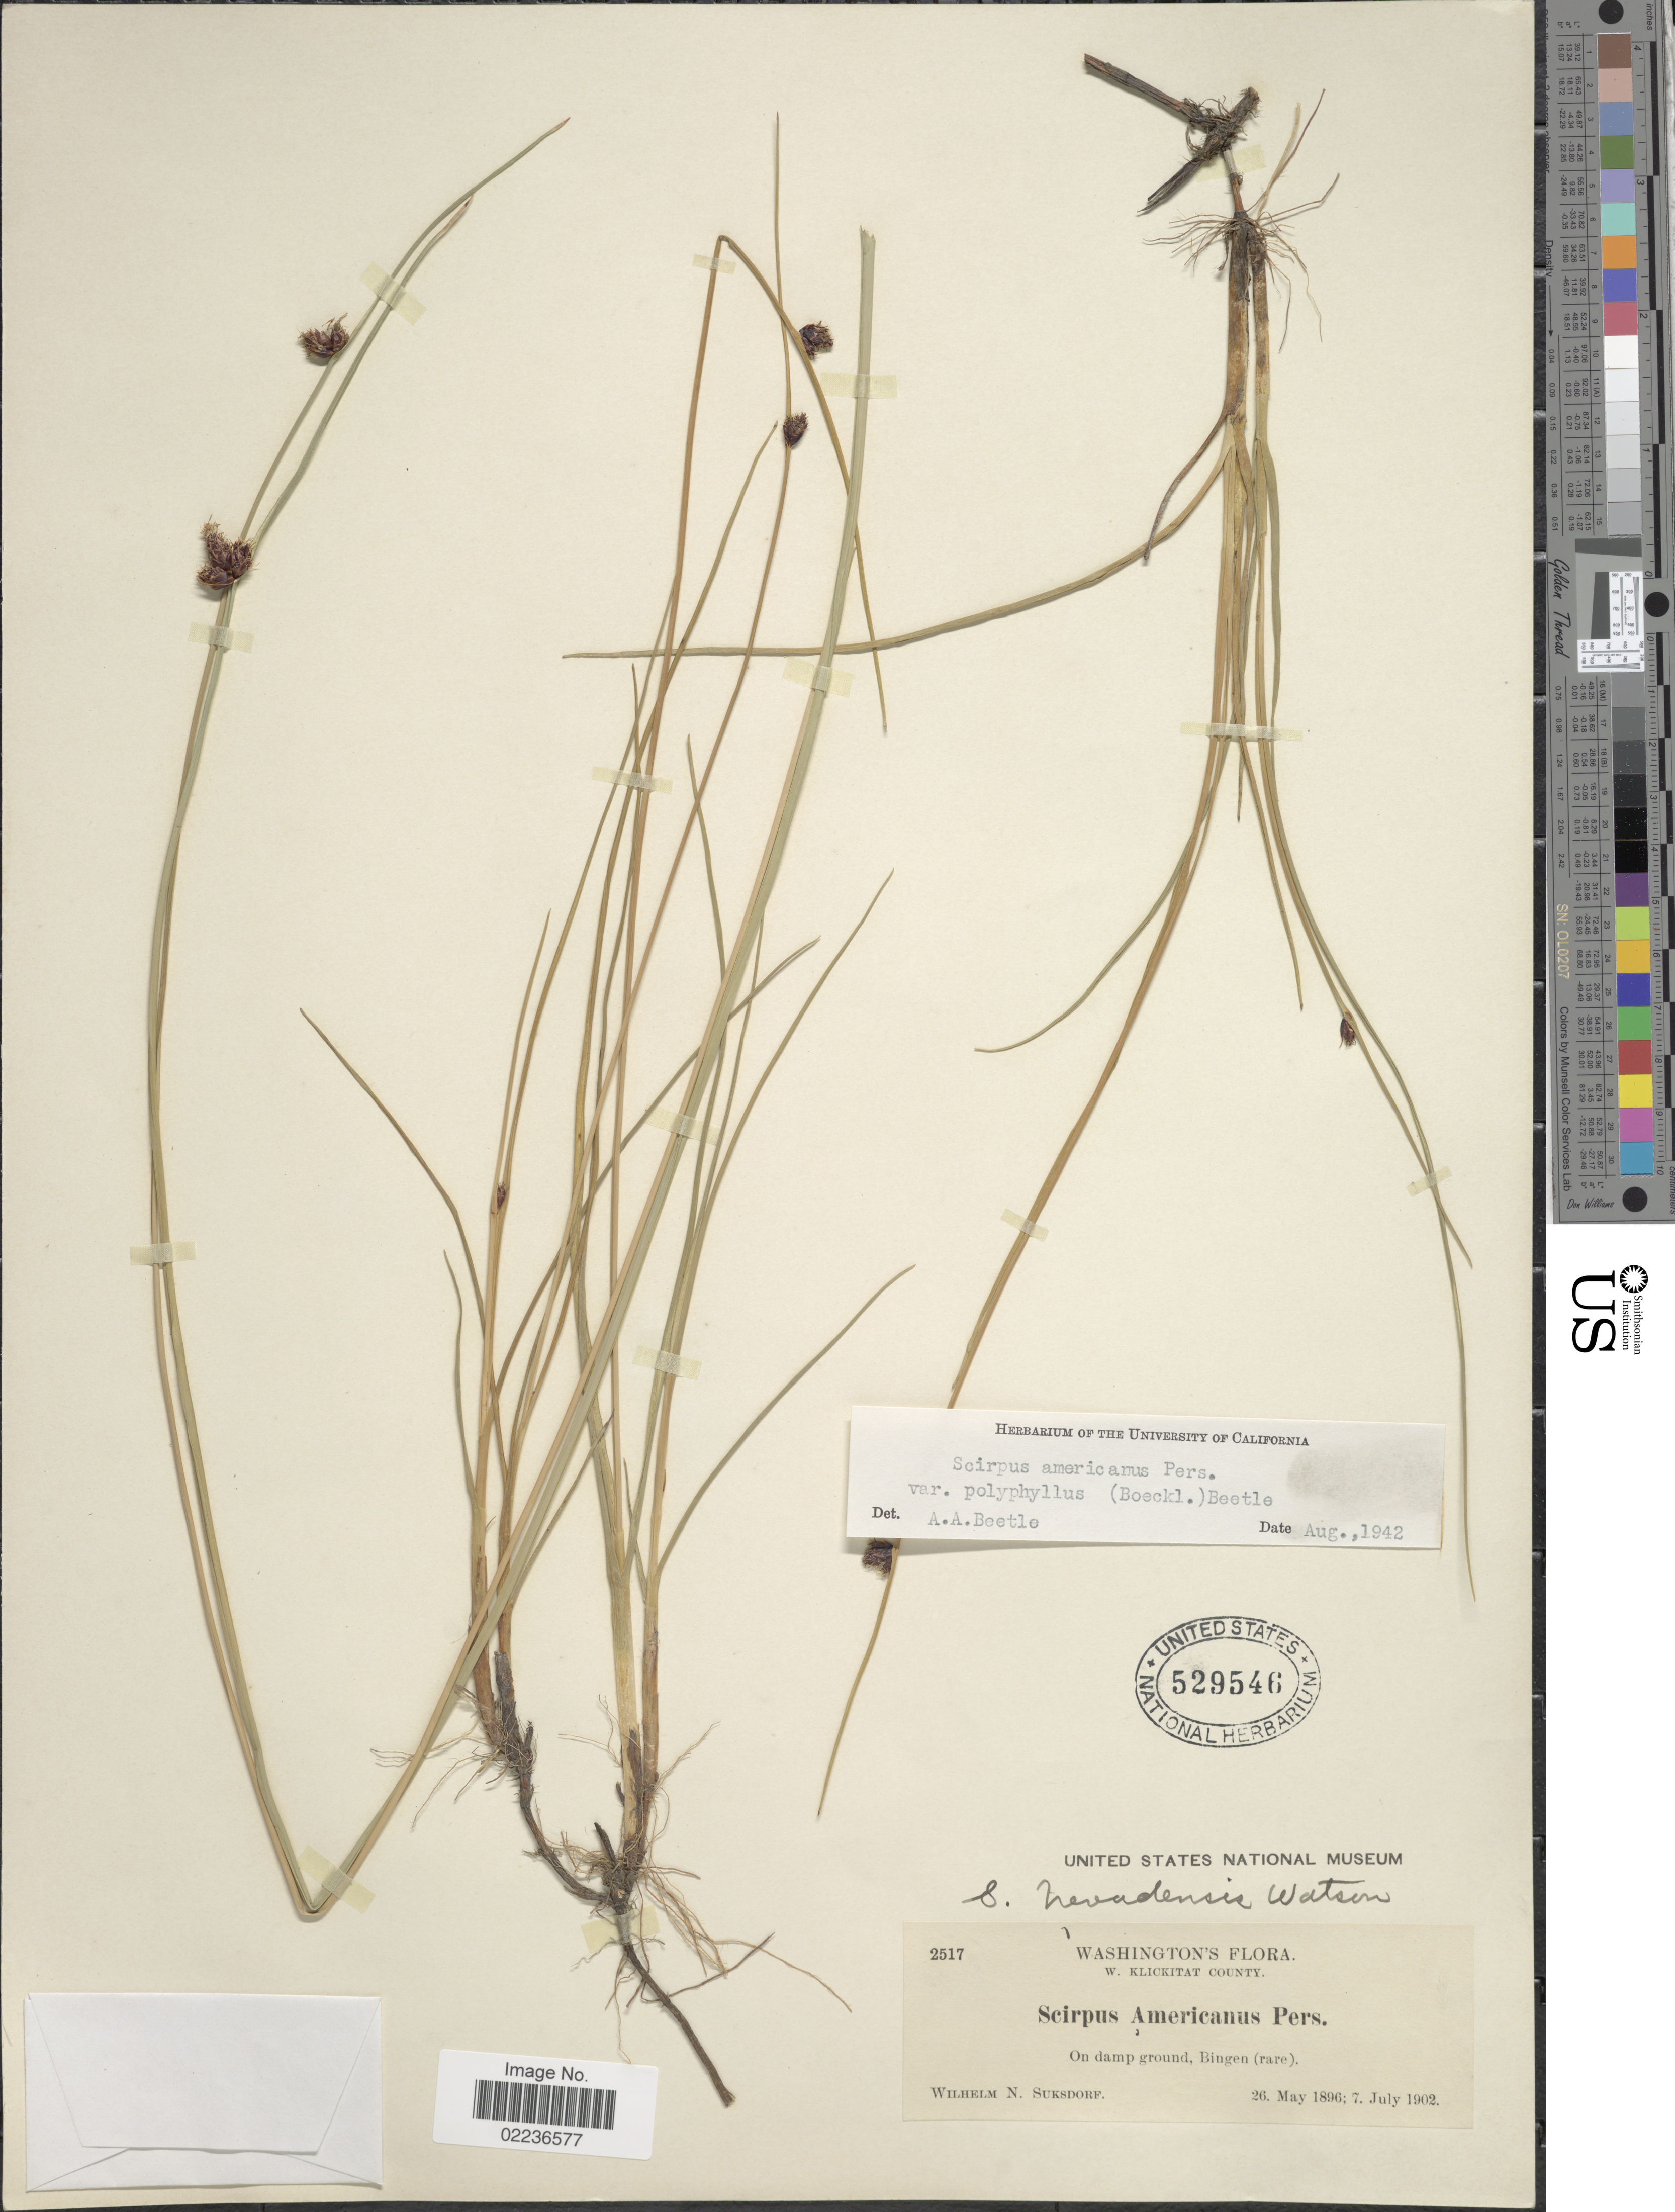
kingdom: Plantae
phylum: Tracheophyta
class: Liliopsida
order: Poales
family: Cyperaceae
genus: Schoenoplectus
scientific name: Schoenoplectus pungens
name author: (Vahl) Palla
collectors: W. N. Suksdorf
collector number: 2517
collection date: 1896-05-26/1902-08-07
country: United States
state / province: Washington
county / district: Klickitat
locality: W. Klickitat County, on damp ground, Bingen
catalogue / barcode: US 529546